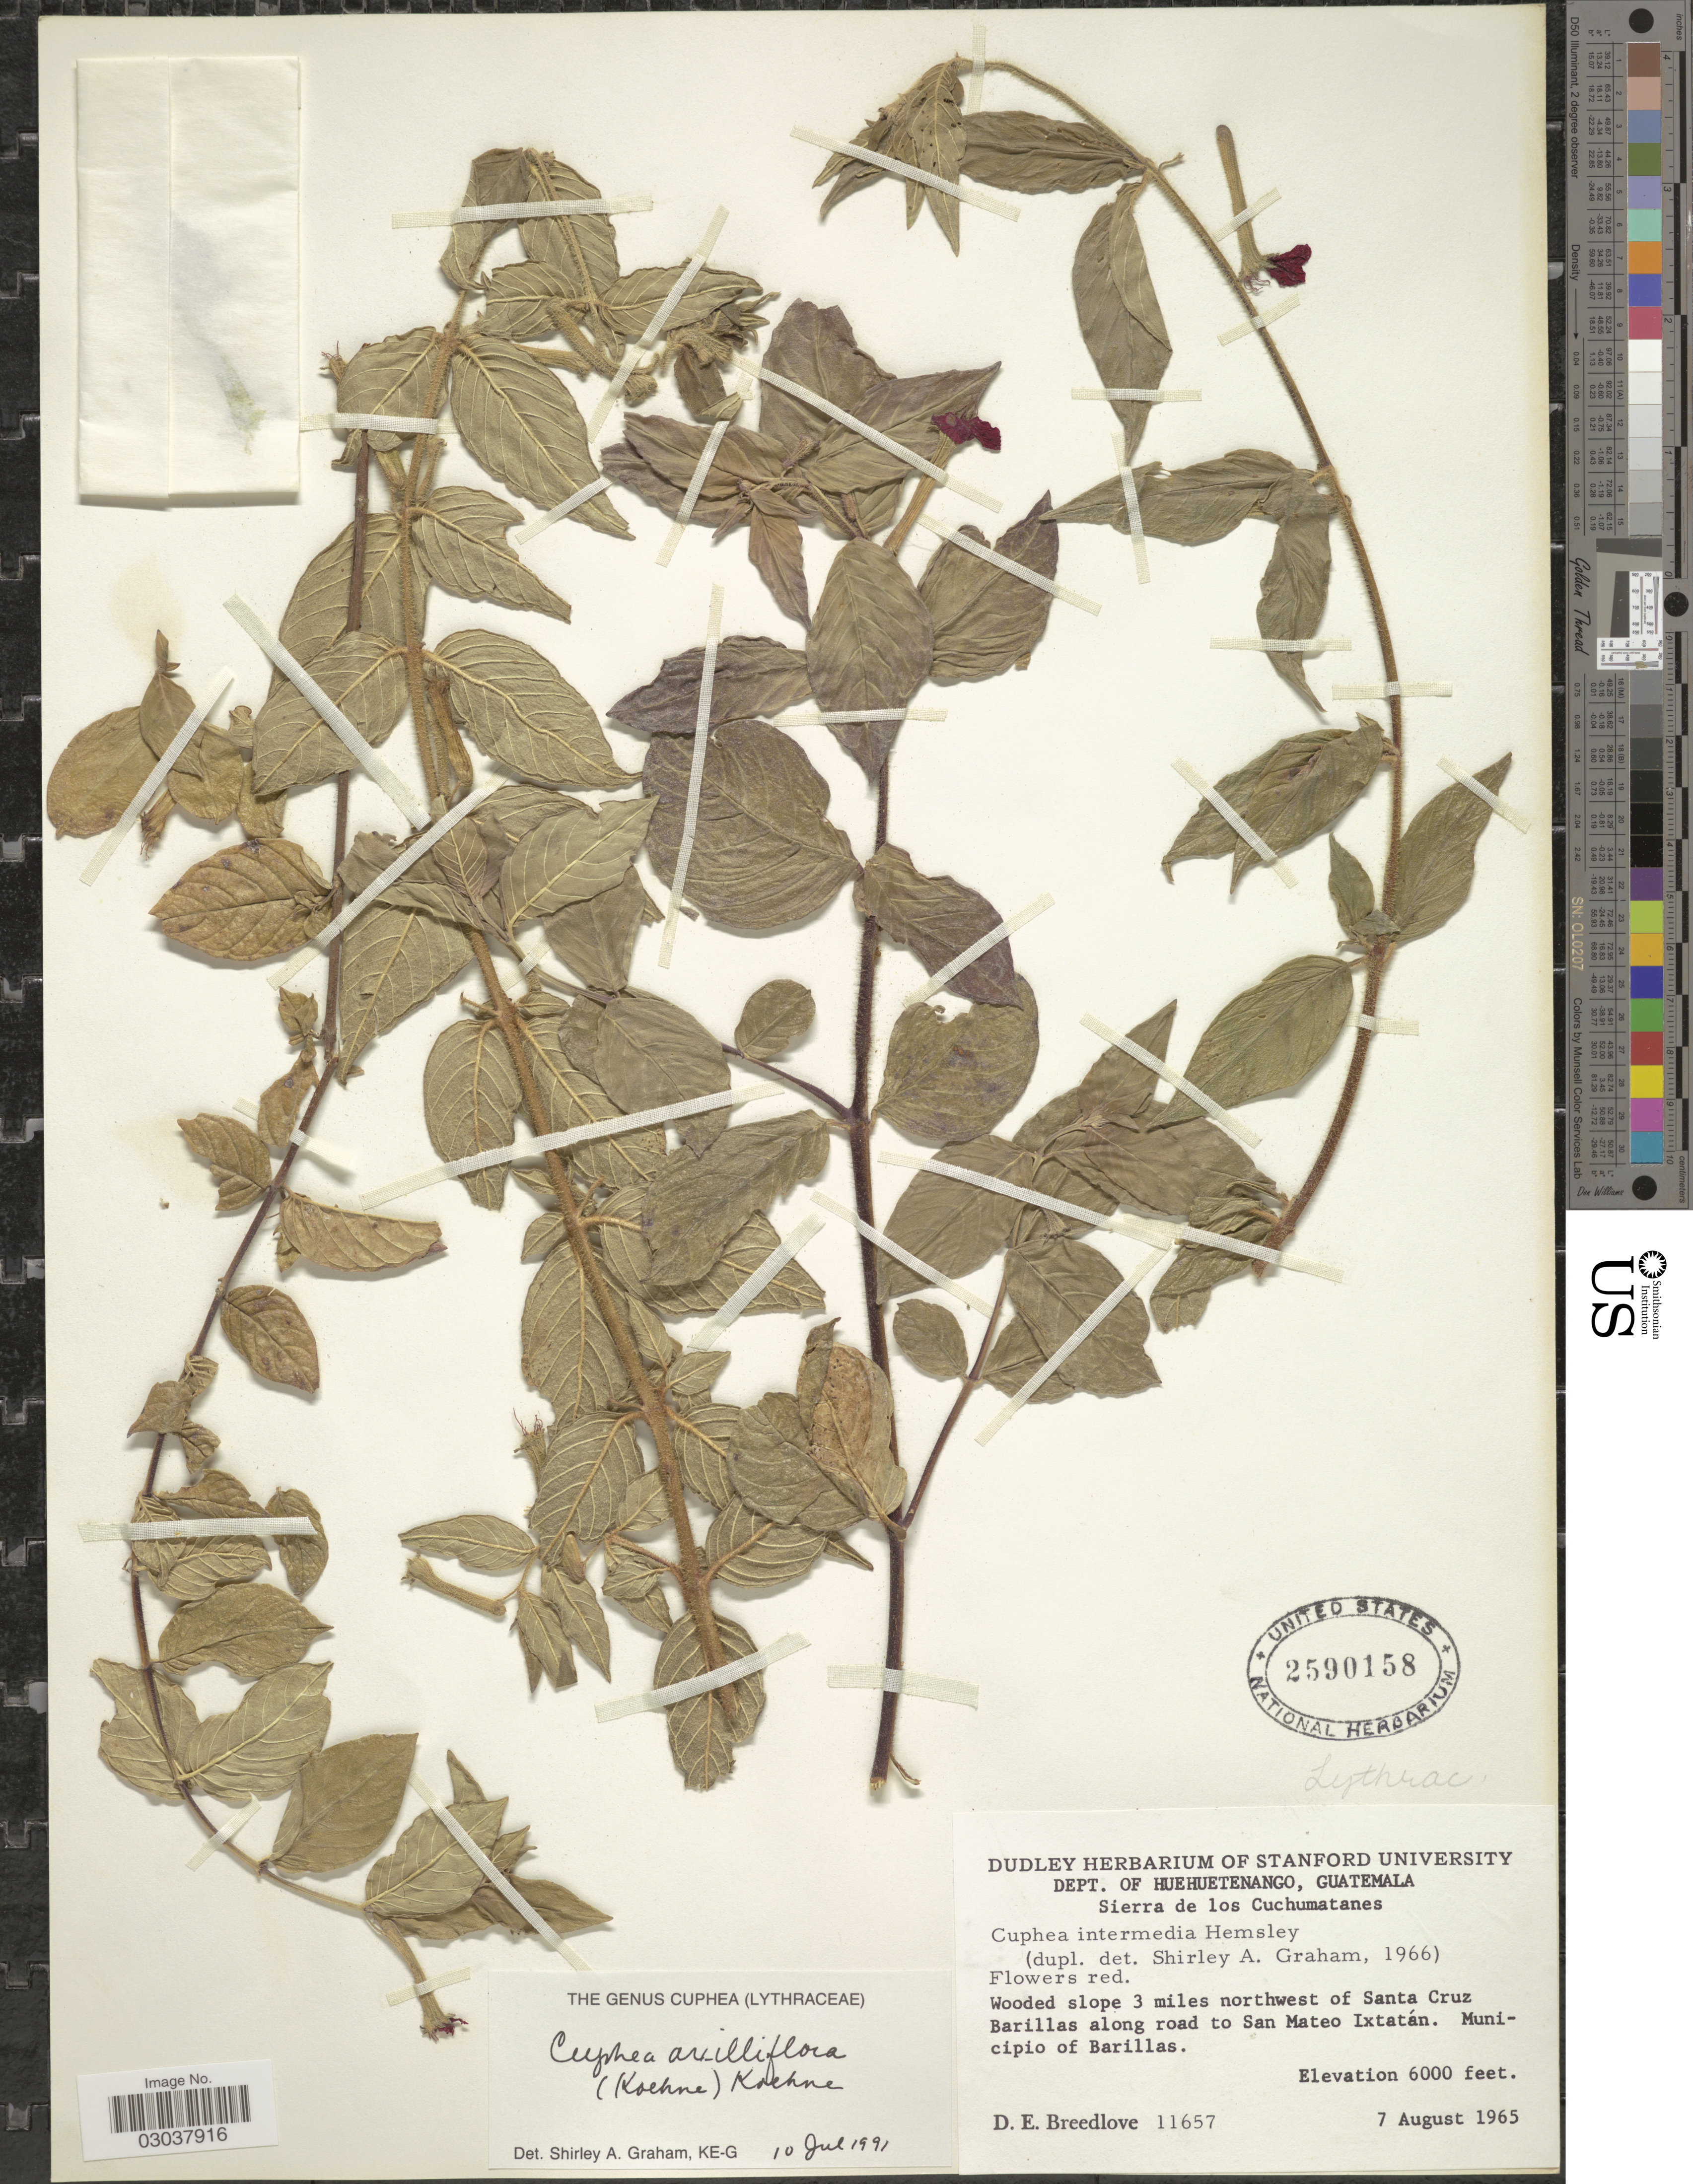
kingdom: Plantae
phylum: Tracheophyta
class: Magnoliopsida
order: Myrtales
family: Lythraceae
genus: Cuphea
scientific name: Cuphea axilliflora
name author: (Koehne) Koehne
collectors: D. E. Breedlove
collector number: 11657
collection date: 1965-08-07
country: Guatemala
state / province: Huehuetenango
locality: Dept. of Huehuetenango. Sierra de los Cuchumatanes. Wooded slope 3 miles northwest of Santa Cruz Barillas along road to San Mateo Ixtatán. Municipio of Barillas.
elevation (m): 1829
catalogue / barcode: US 2590158